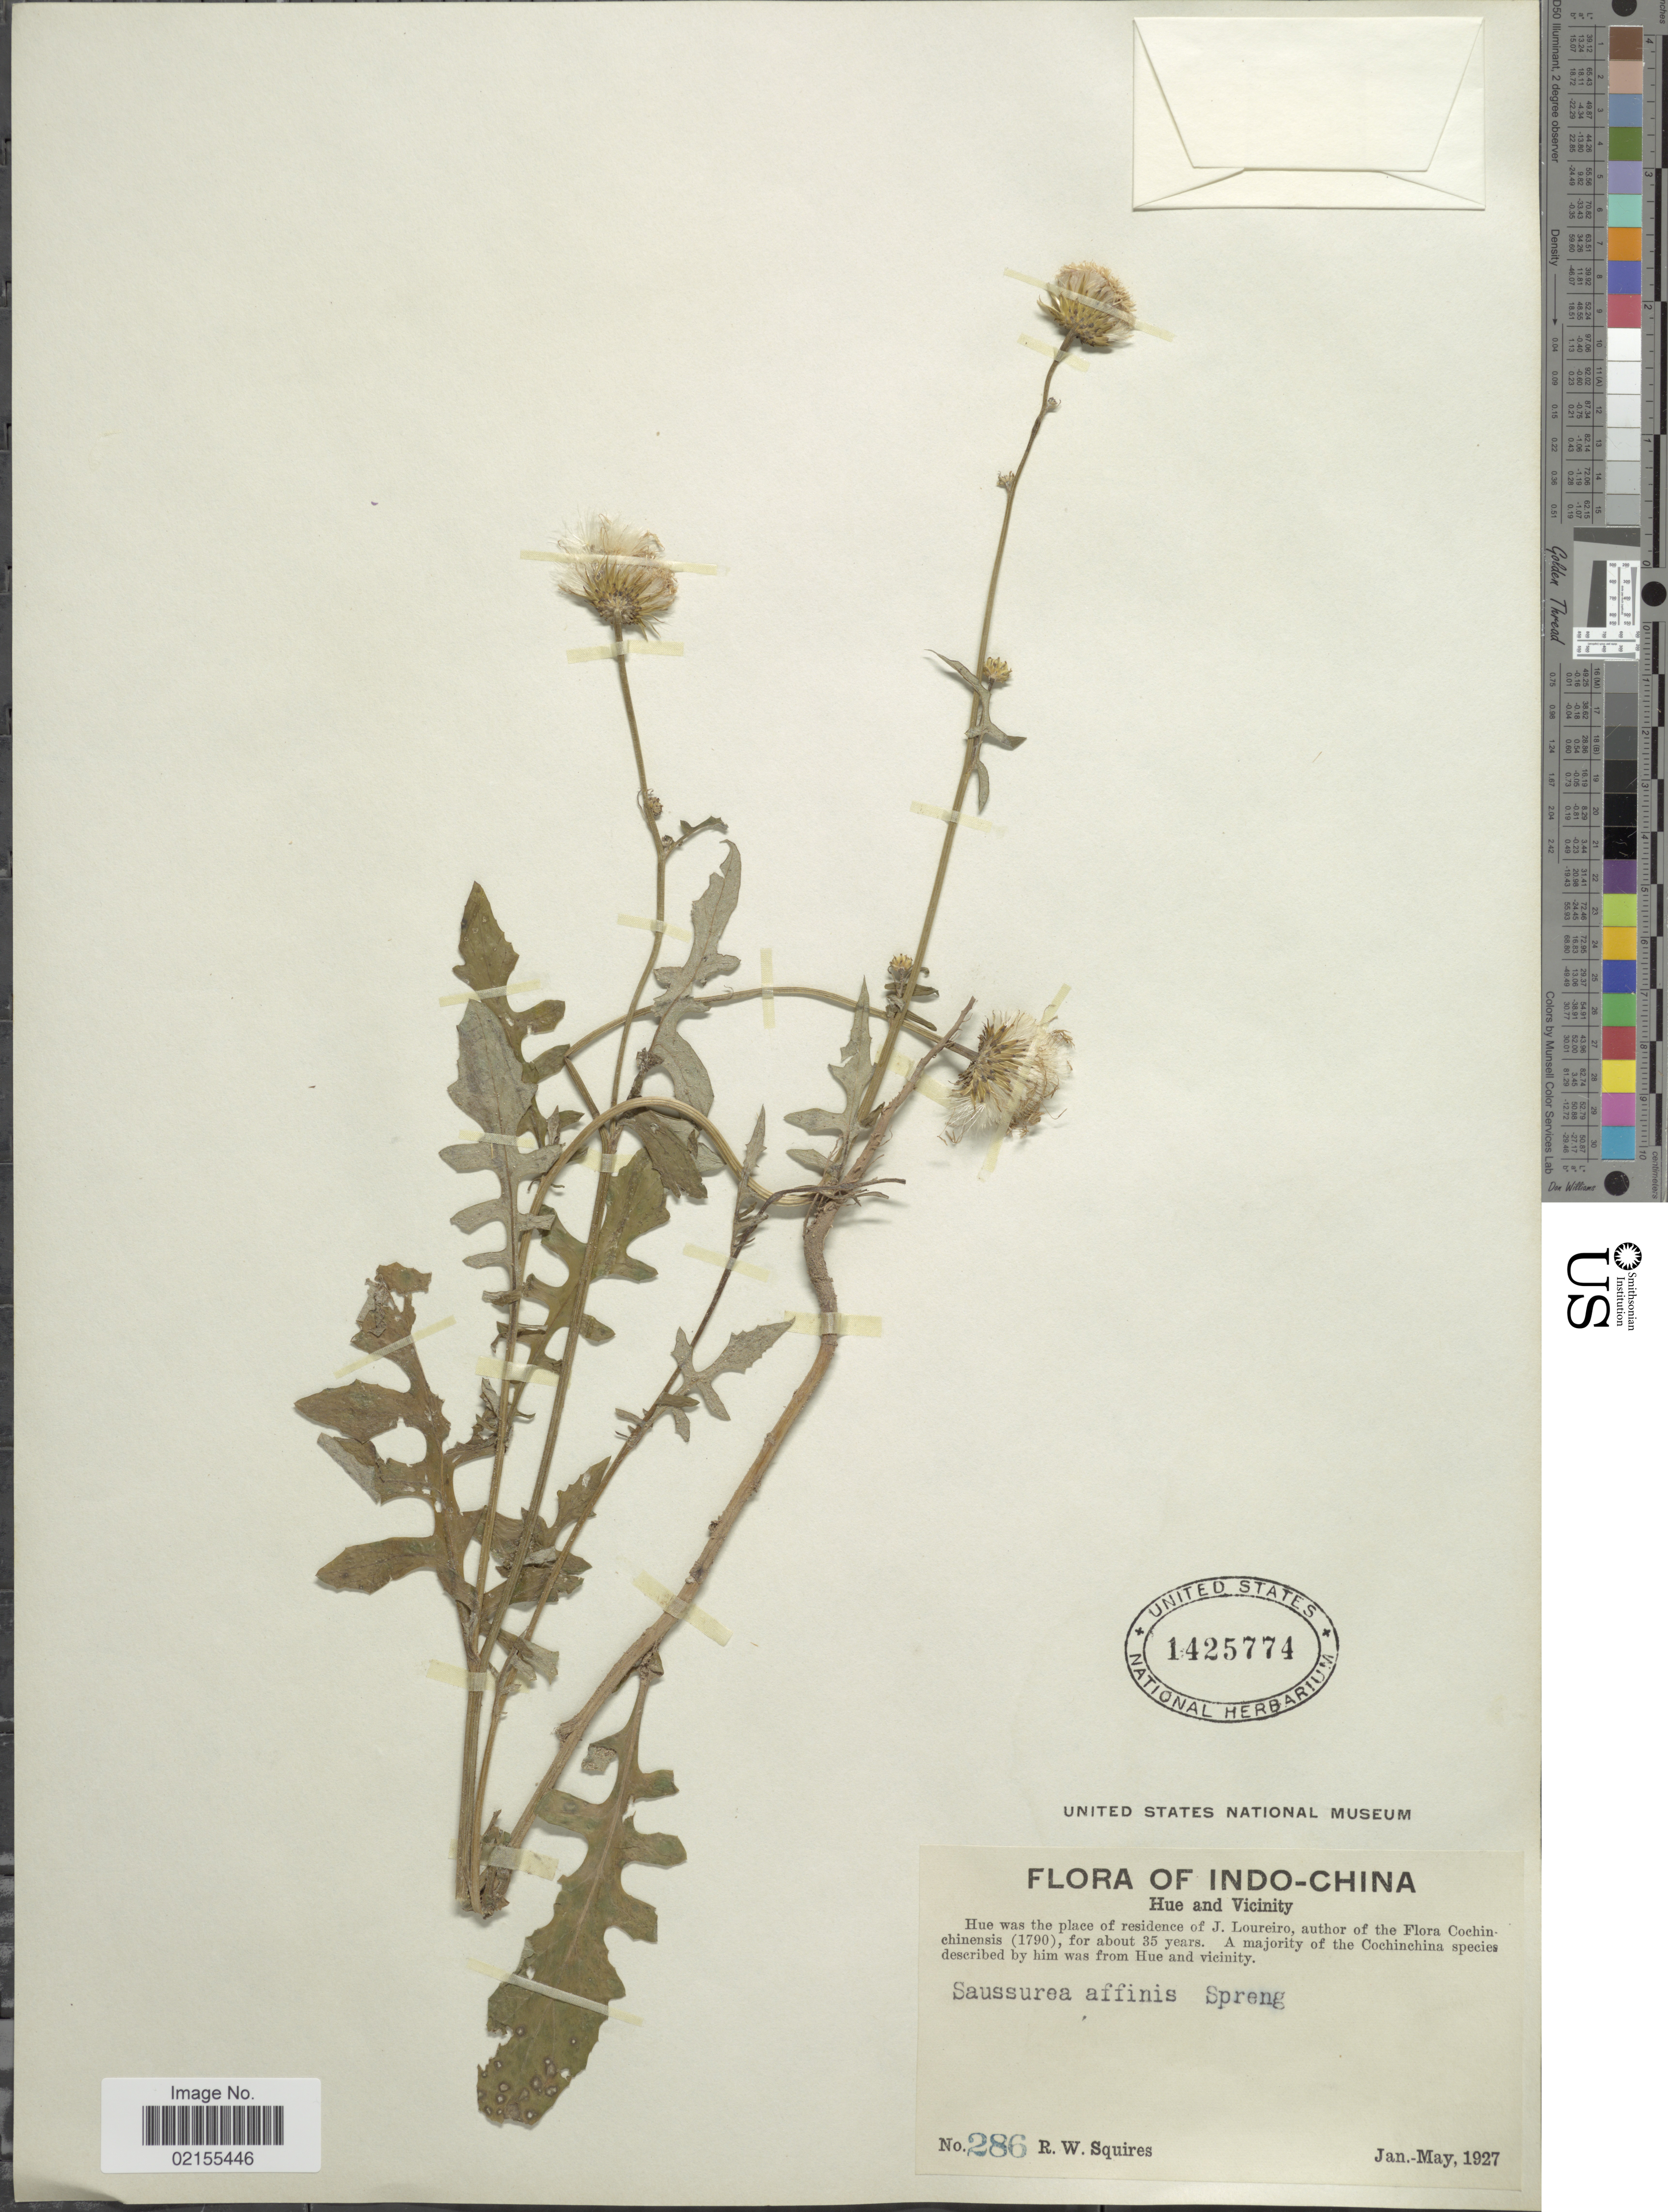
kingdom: Plantae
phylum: Tracheophyta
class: Magnoliopsida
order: Asterales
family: Asteraceae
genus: Hemistepta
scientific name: Hemistepta lyrata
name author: Bunge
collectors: R. Squires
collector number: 286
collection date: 1927-01/1927-05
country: Vietnam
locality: Indo-China, Hue and Vicinity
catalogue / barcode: US 1425774